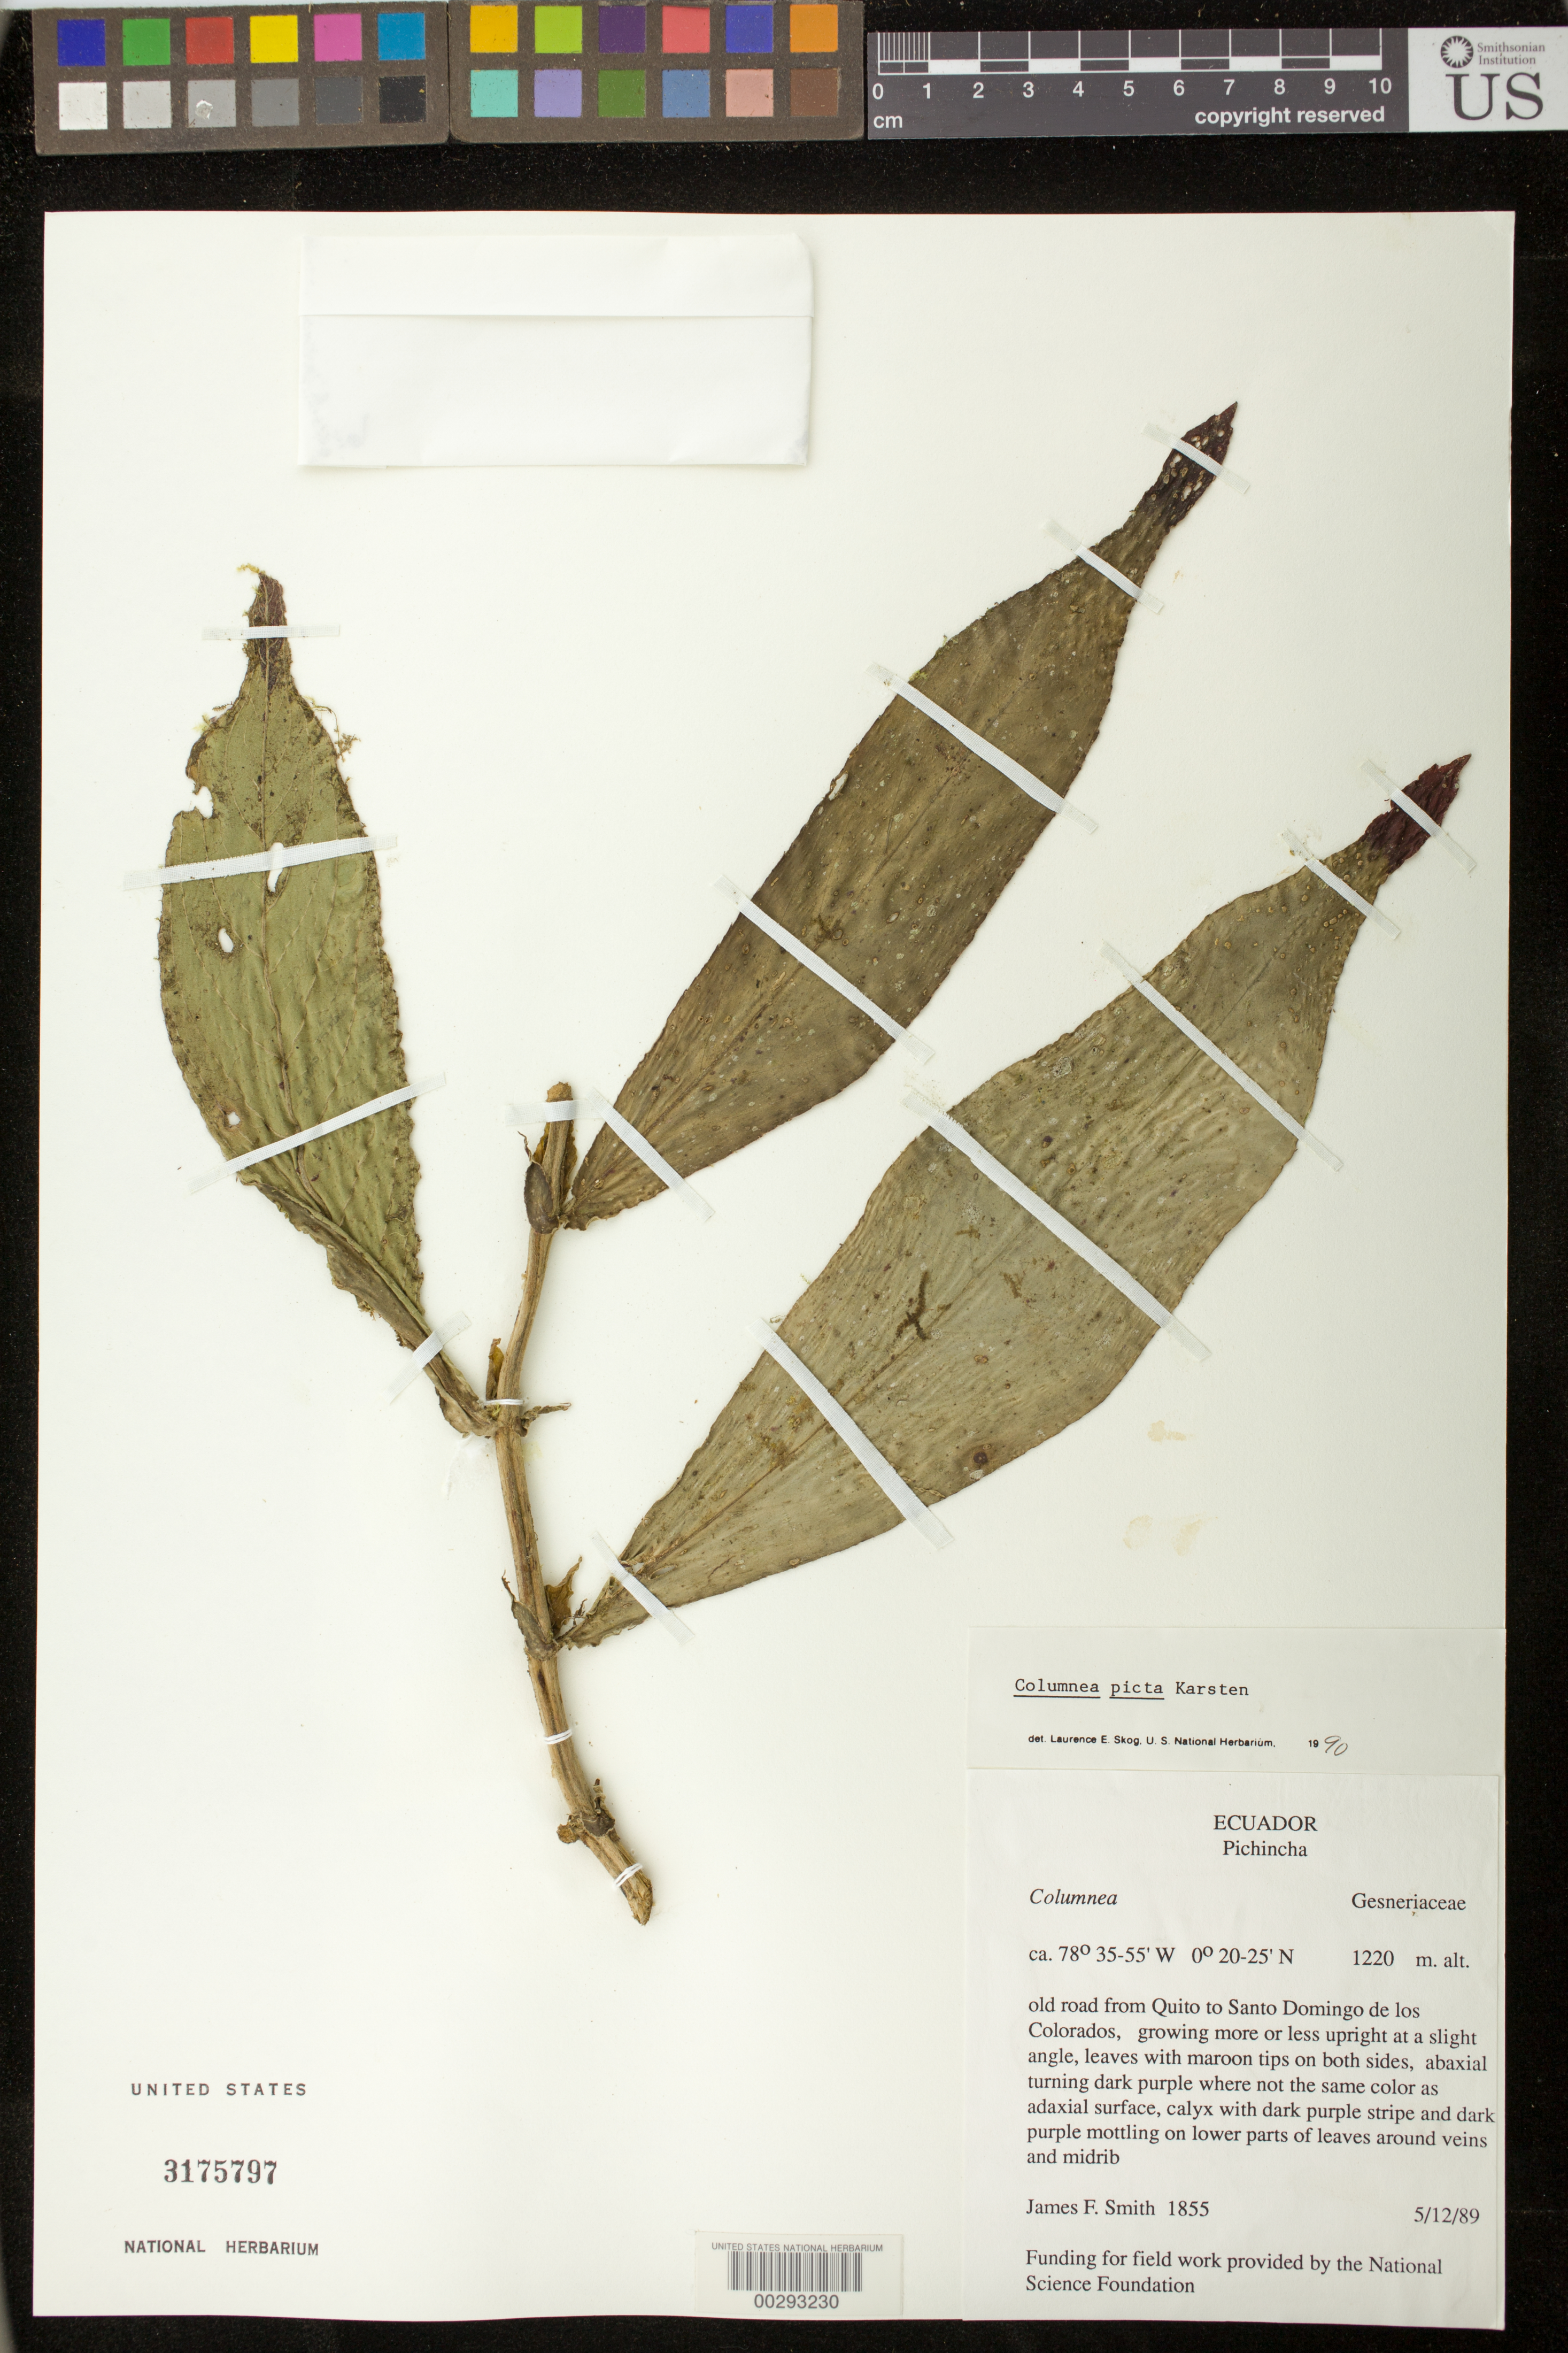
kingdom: Plantae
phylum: Tracheophyta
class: Magnoliopsida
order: Lamiales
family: Gesneriaceae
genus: Columnea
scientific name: Columnea karsteniana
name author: Singh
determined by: Skog, Laurence E.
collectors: J. Smith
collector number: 1855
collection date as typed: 12 May 1989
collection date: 1989-05-12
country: Ecuador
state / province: Pichincha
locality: From Quito to Santo Domingo de los Colorados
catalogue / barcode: US 3175797